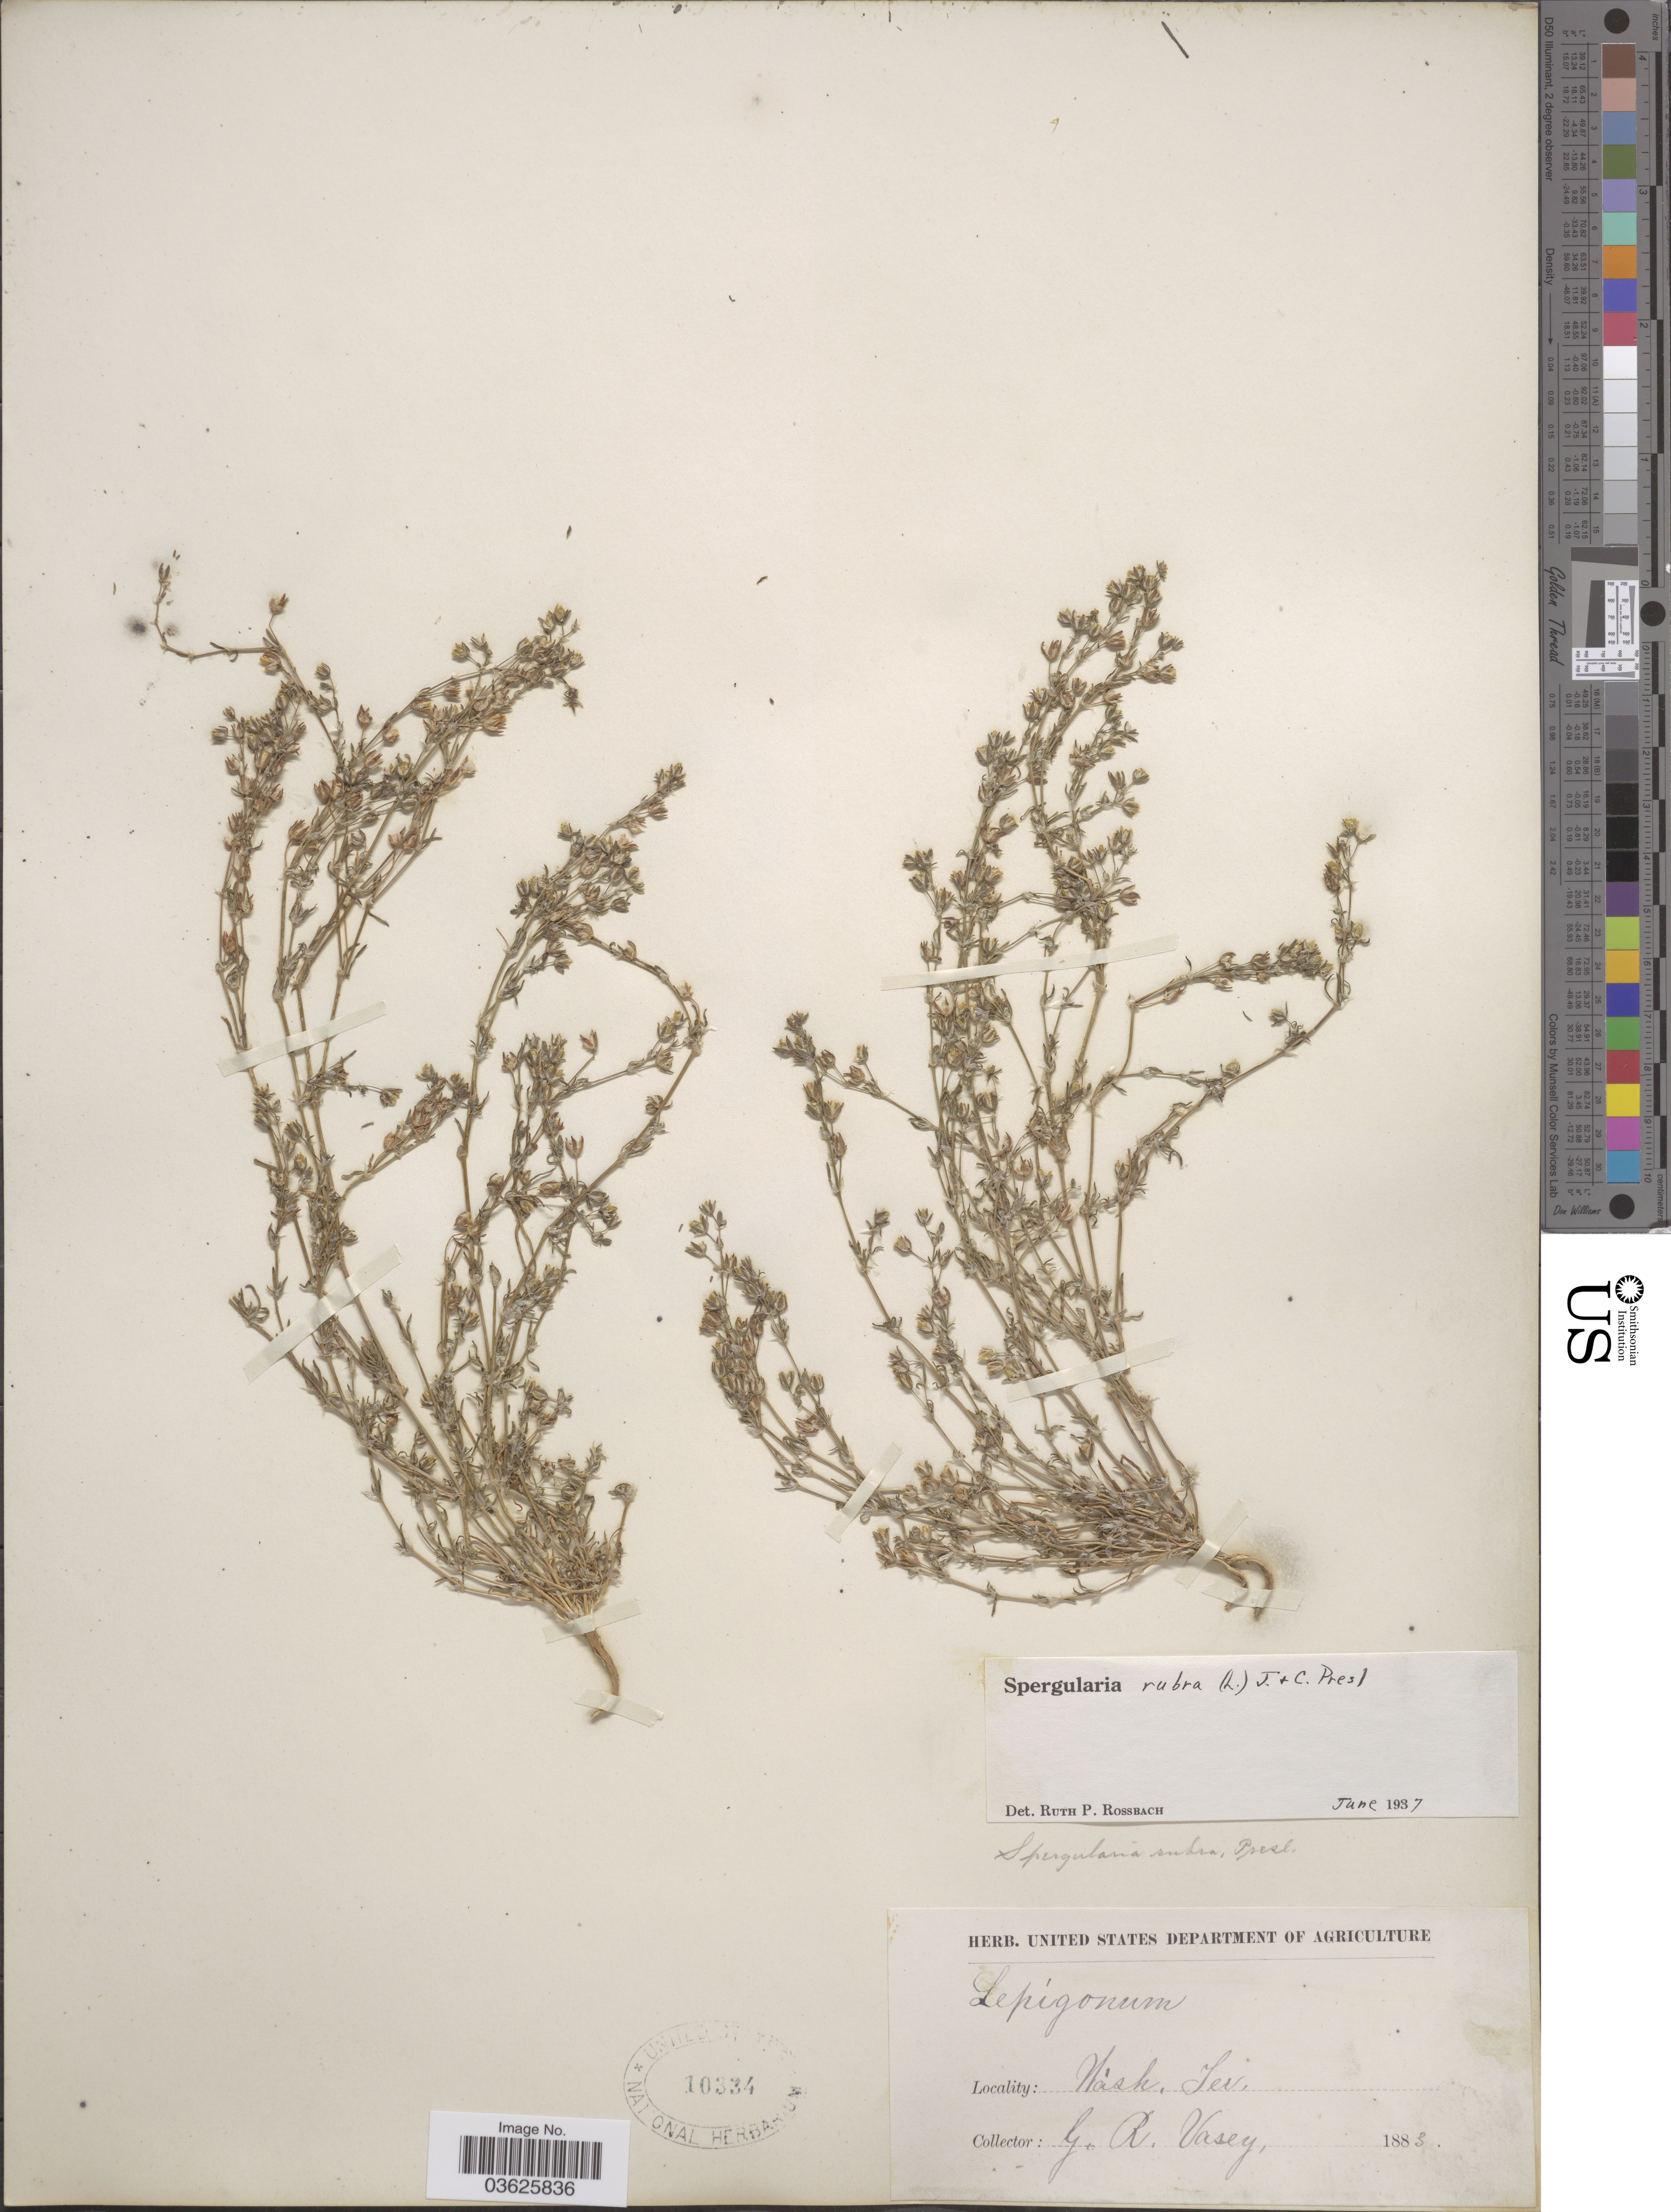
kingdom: Plantae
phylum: Tracheophyta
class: Magnoliopsida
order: Caryophyllales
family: Caryophyllaceae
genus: Spergularia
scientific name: Spergularia rubra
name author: (L.) J. Presl & C. Presl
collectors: G. R. Vasey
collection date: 1883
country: United States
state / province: Washington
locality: Washington Territory.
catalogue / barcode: US 10334